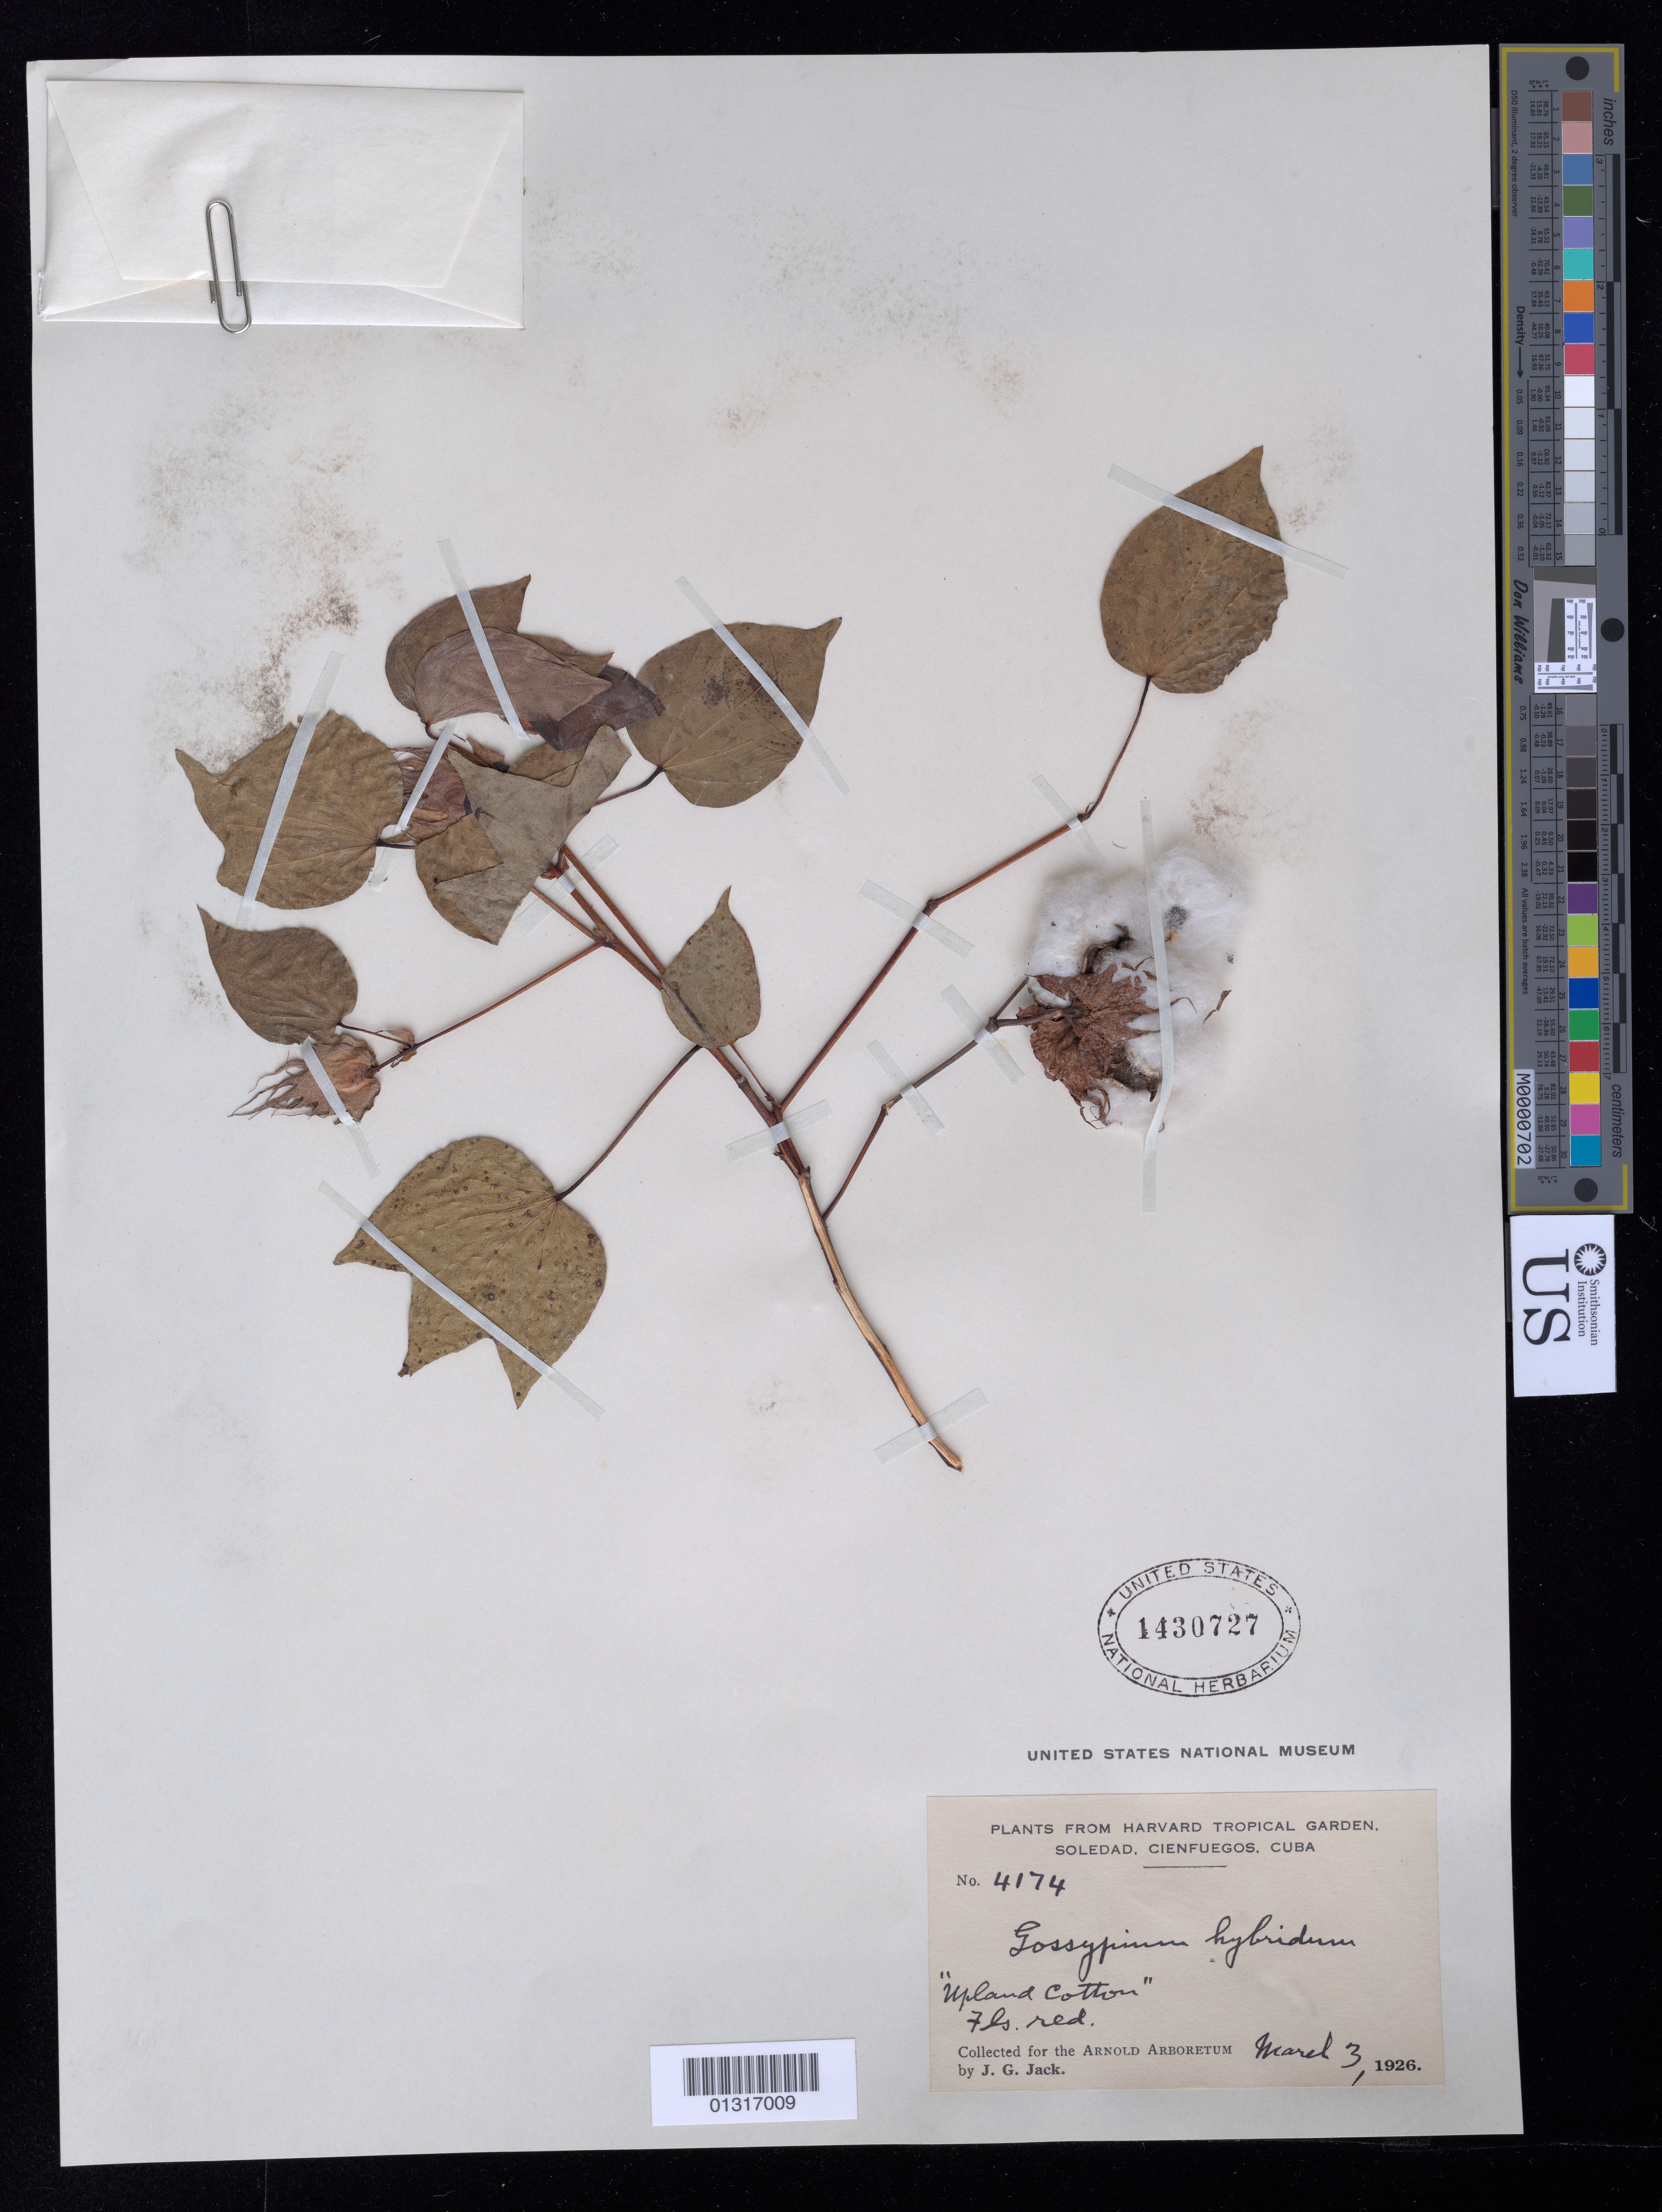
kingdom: Plantae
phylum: Tracheophyta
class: Magnoliopsida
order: Malvales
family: Malvaceae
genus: Gossypium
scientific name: Gossypium sp.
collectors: J. G. Jack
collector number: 4174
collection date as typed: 03 Mar 1926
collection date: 1926-03-03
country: Cuba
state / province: Cienfuegos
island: Cuba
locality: Soledad, Cienguegos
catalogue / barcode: US 1430727